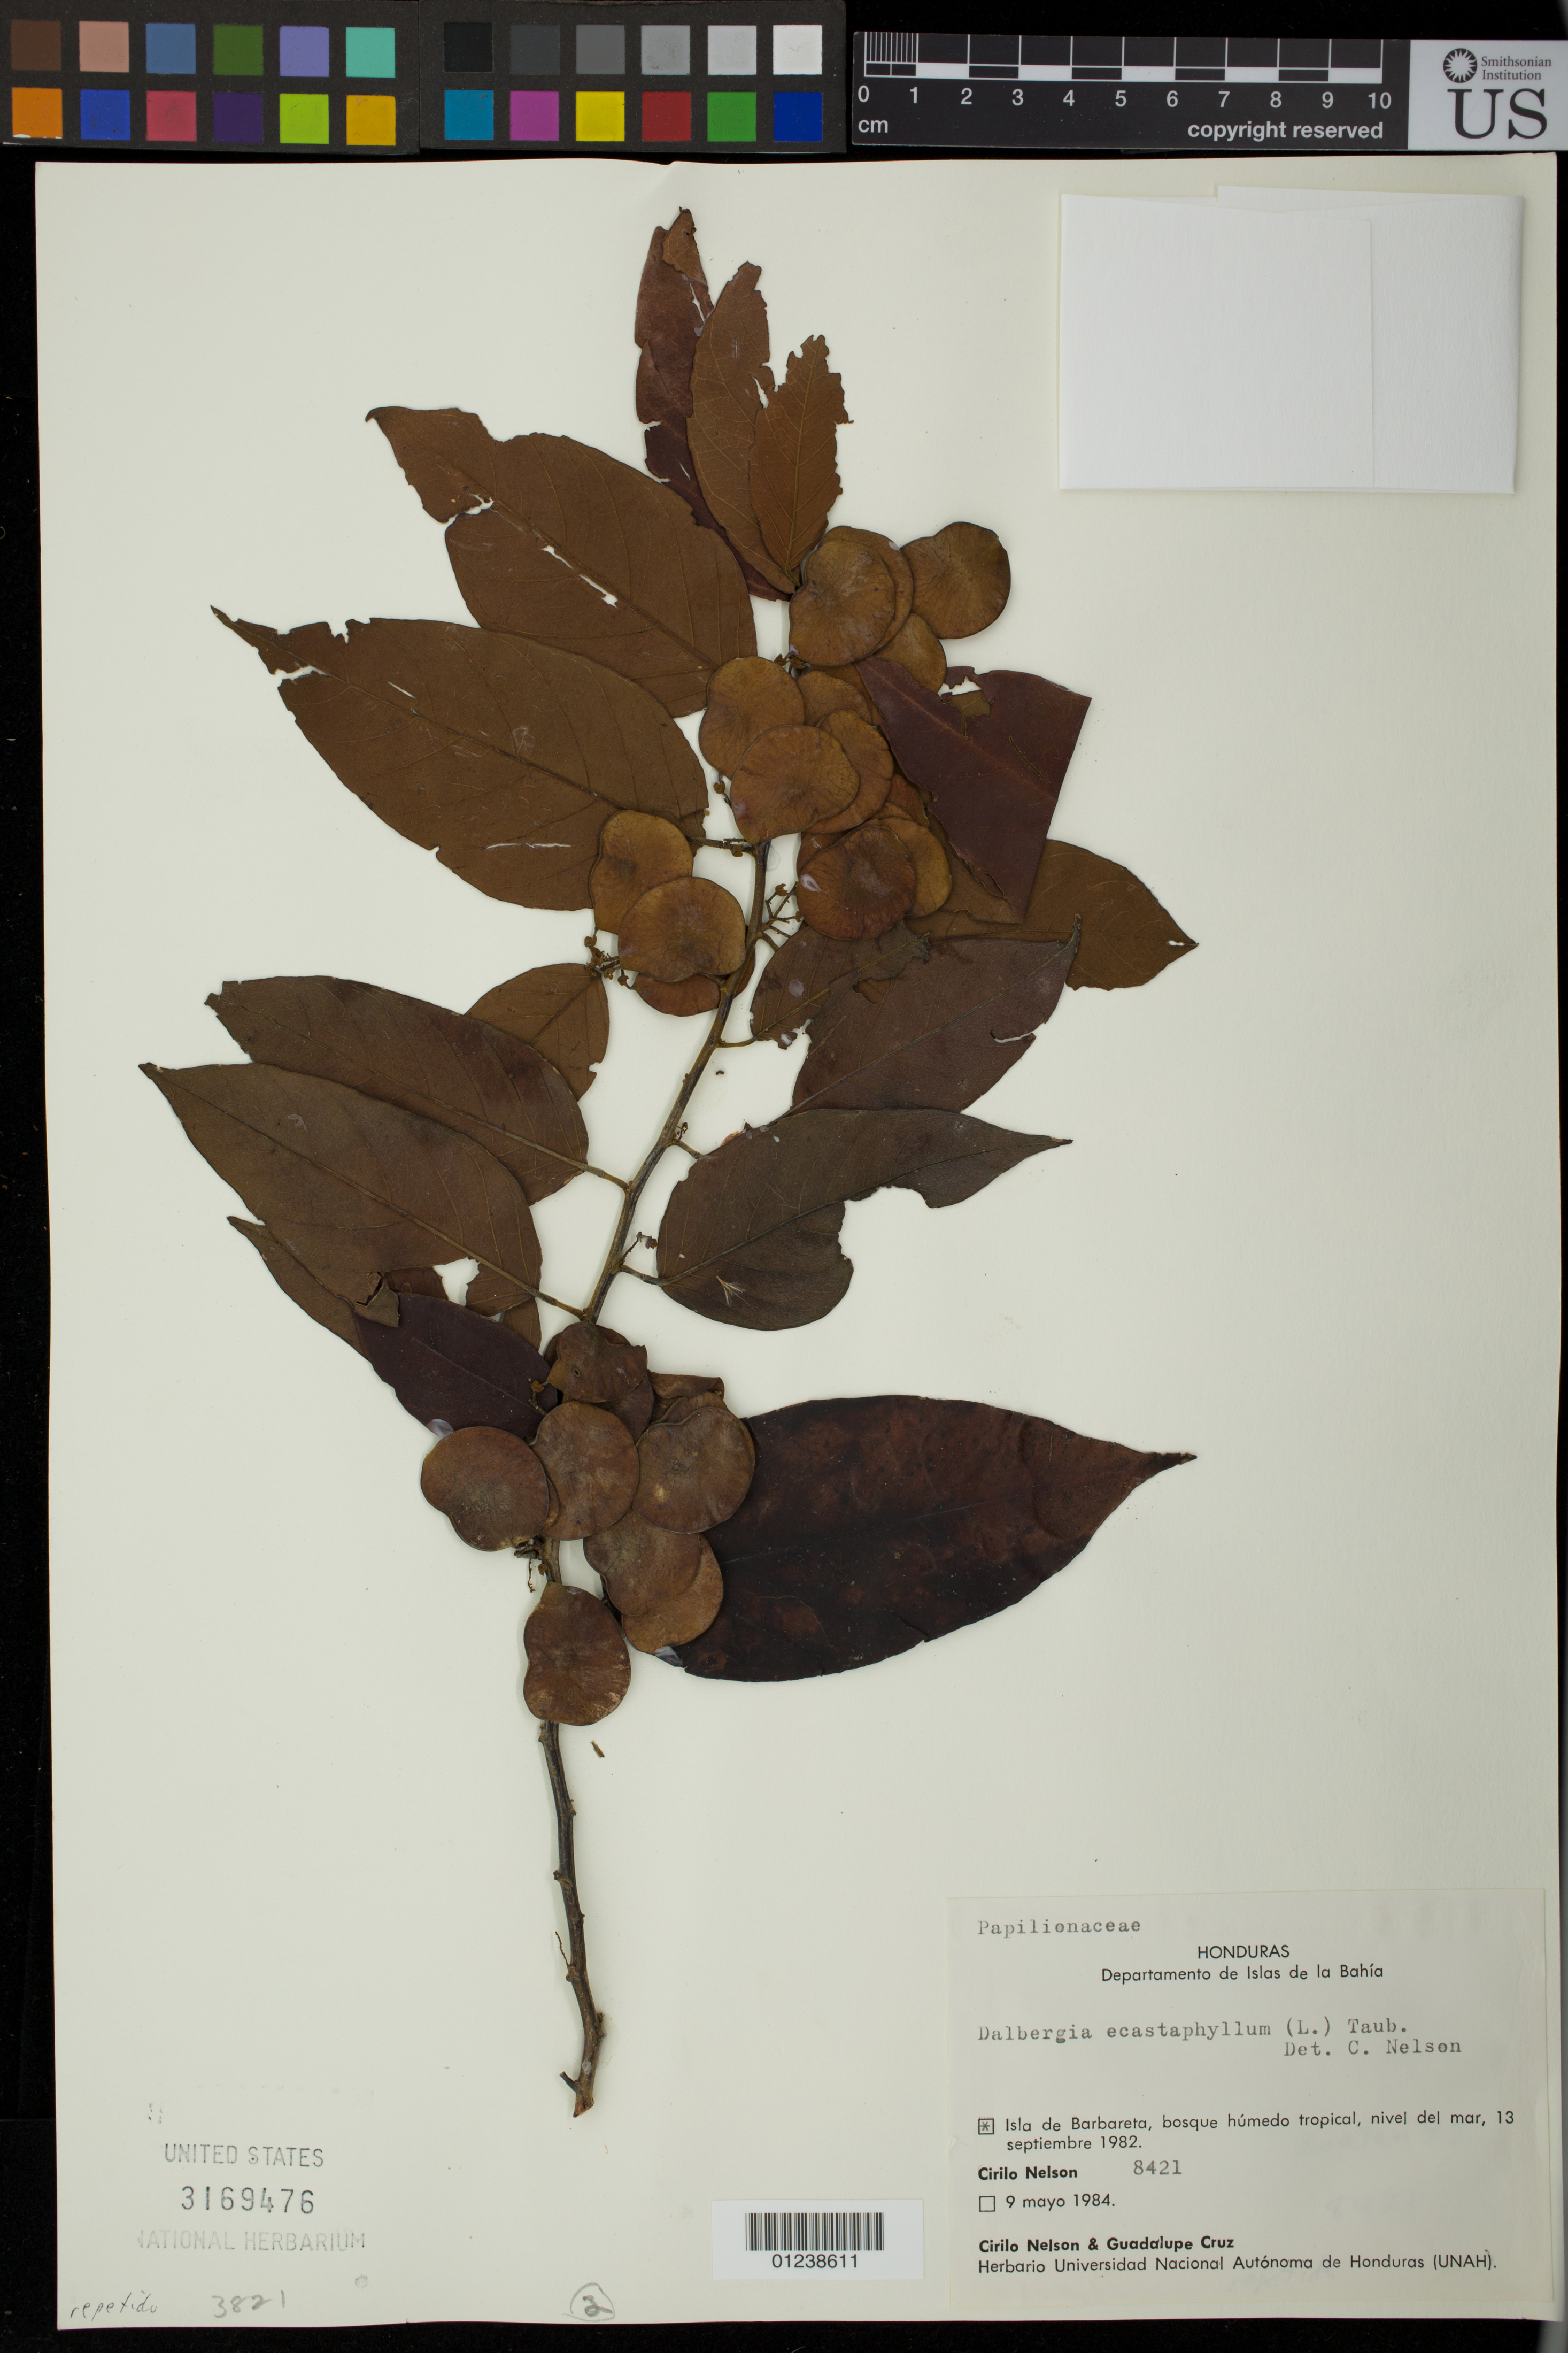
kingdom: Plantae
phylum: Tracheophyta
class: Magnoliopsida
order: Fabales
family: Fabaceae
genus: Dalbergia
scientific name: Dalbergia ecastaphyllum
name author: (L.) Taub.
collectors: C. H. Nelson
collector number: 8421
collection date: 1982-09-13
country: Honduras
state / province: Islas de la Bahía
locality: Isla Barbareta. Bosque humedo tropical, nivel del mar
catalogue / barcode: US 3169476